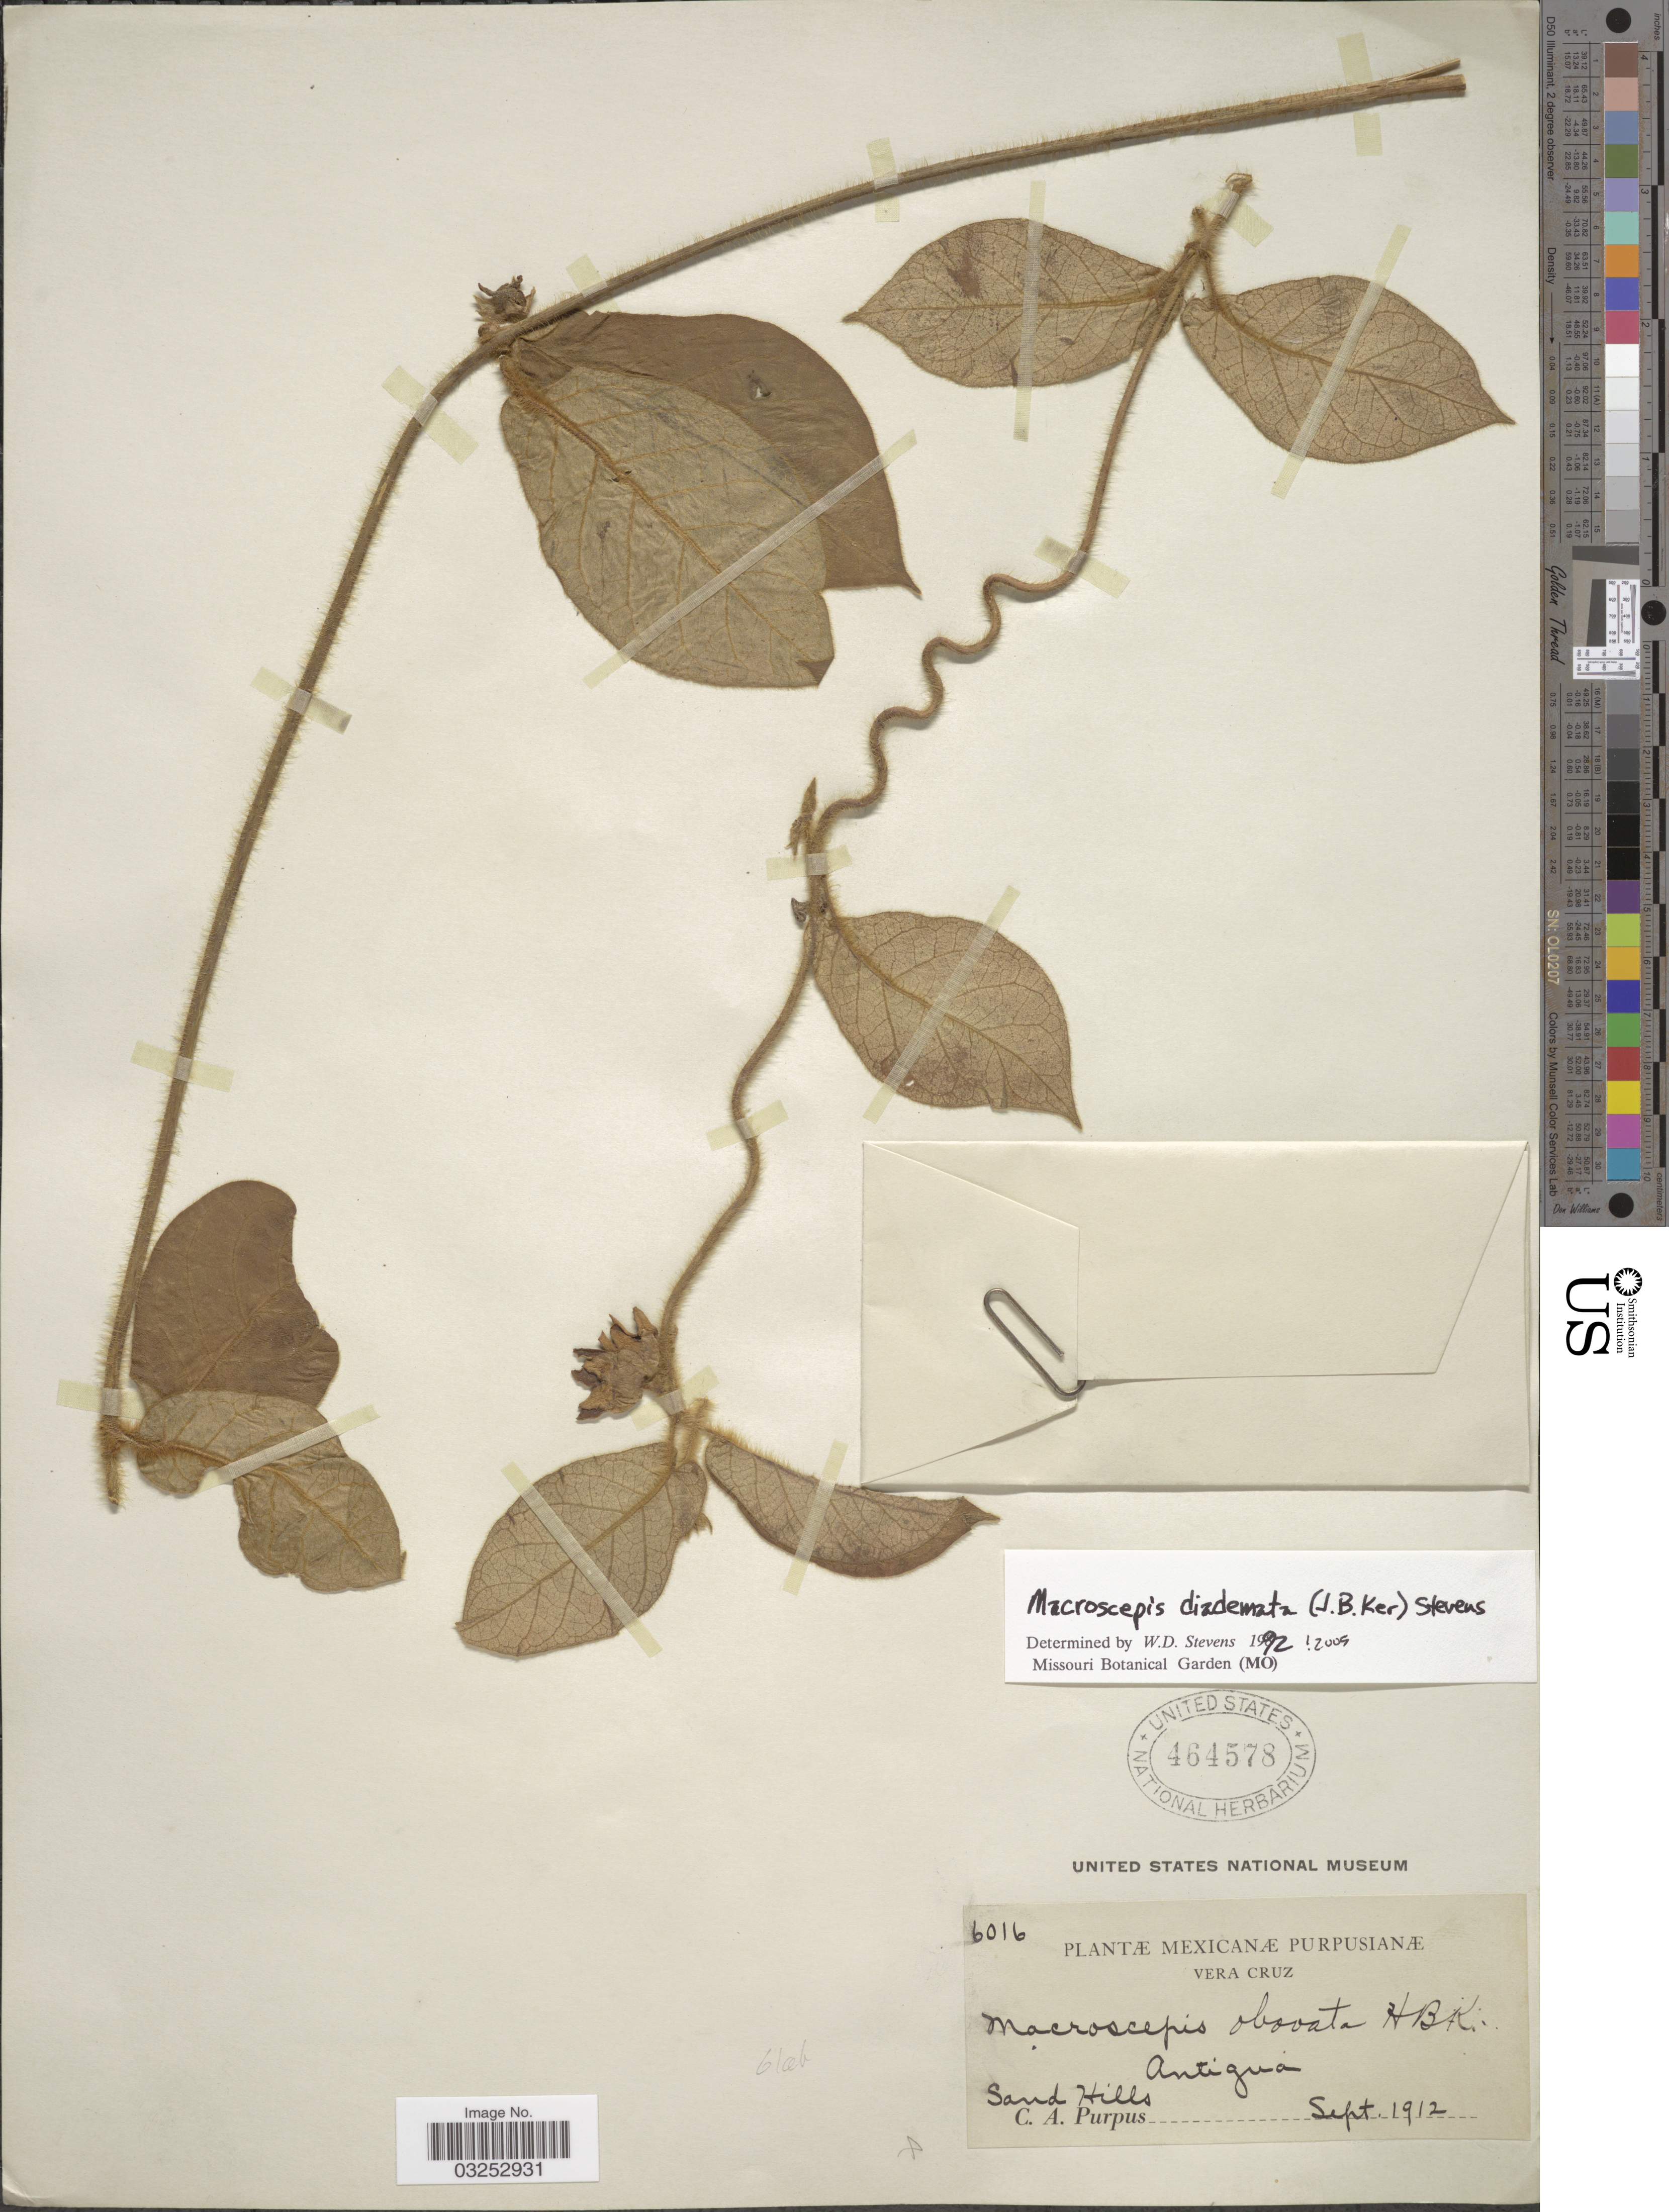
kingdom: Plantae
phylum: Tracheophyta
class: Magnoliopsida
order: Gentianales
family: Apocynaceae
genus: Macroscepis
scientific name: Macroscepis diademata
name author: (Ker Gawl.) W.D. Stevens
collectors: C. A. Purpus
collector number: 6016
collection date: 1912-09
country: Mexico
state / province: Veracruz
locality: Vera Cruz, Antigua, Sand Hills.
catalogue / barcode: US 464578